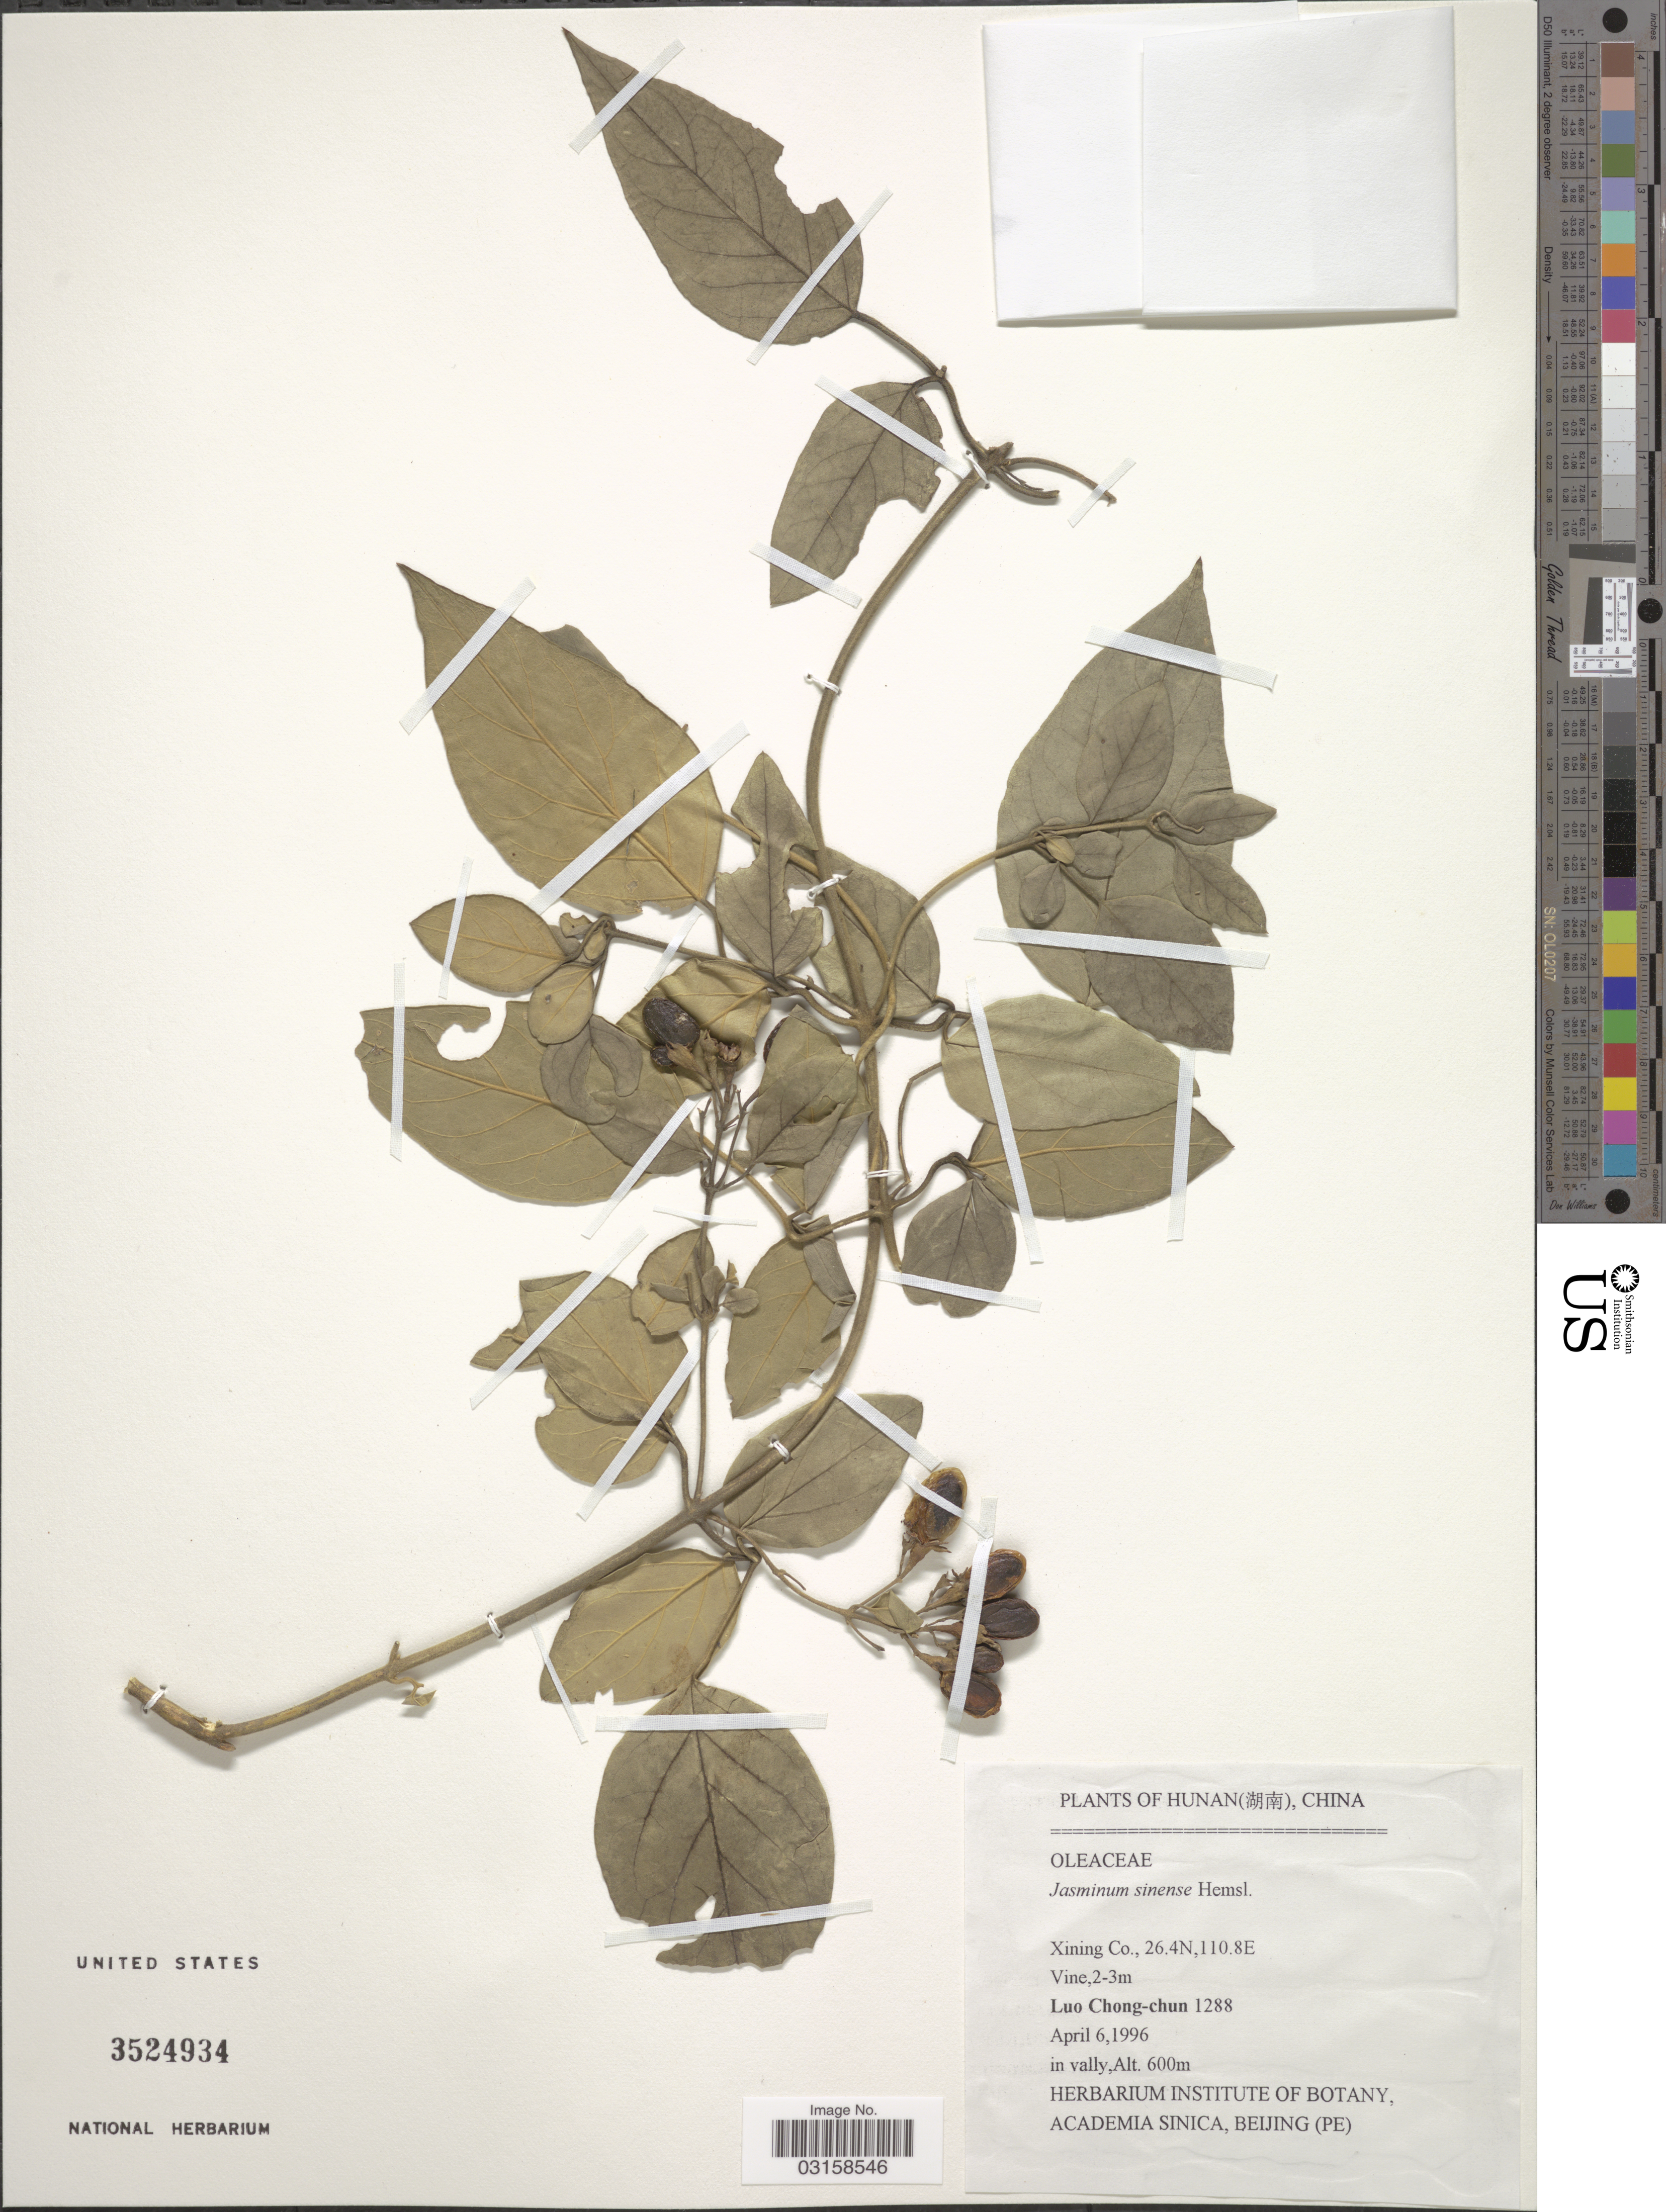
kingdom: Plantae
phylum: Tracheophyta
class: Magnoliopsida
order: Lamiales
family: Oleaceae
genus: Jasminum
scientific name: Jasminum sinense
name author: Hemsl.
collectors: L. Chong-Chun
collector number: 1288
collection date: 1996-04-06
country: China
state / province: Hunan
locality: Xining Co.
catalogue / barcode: US 3524934